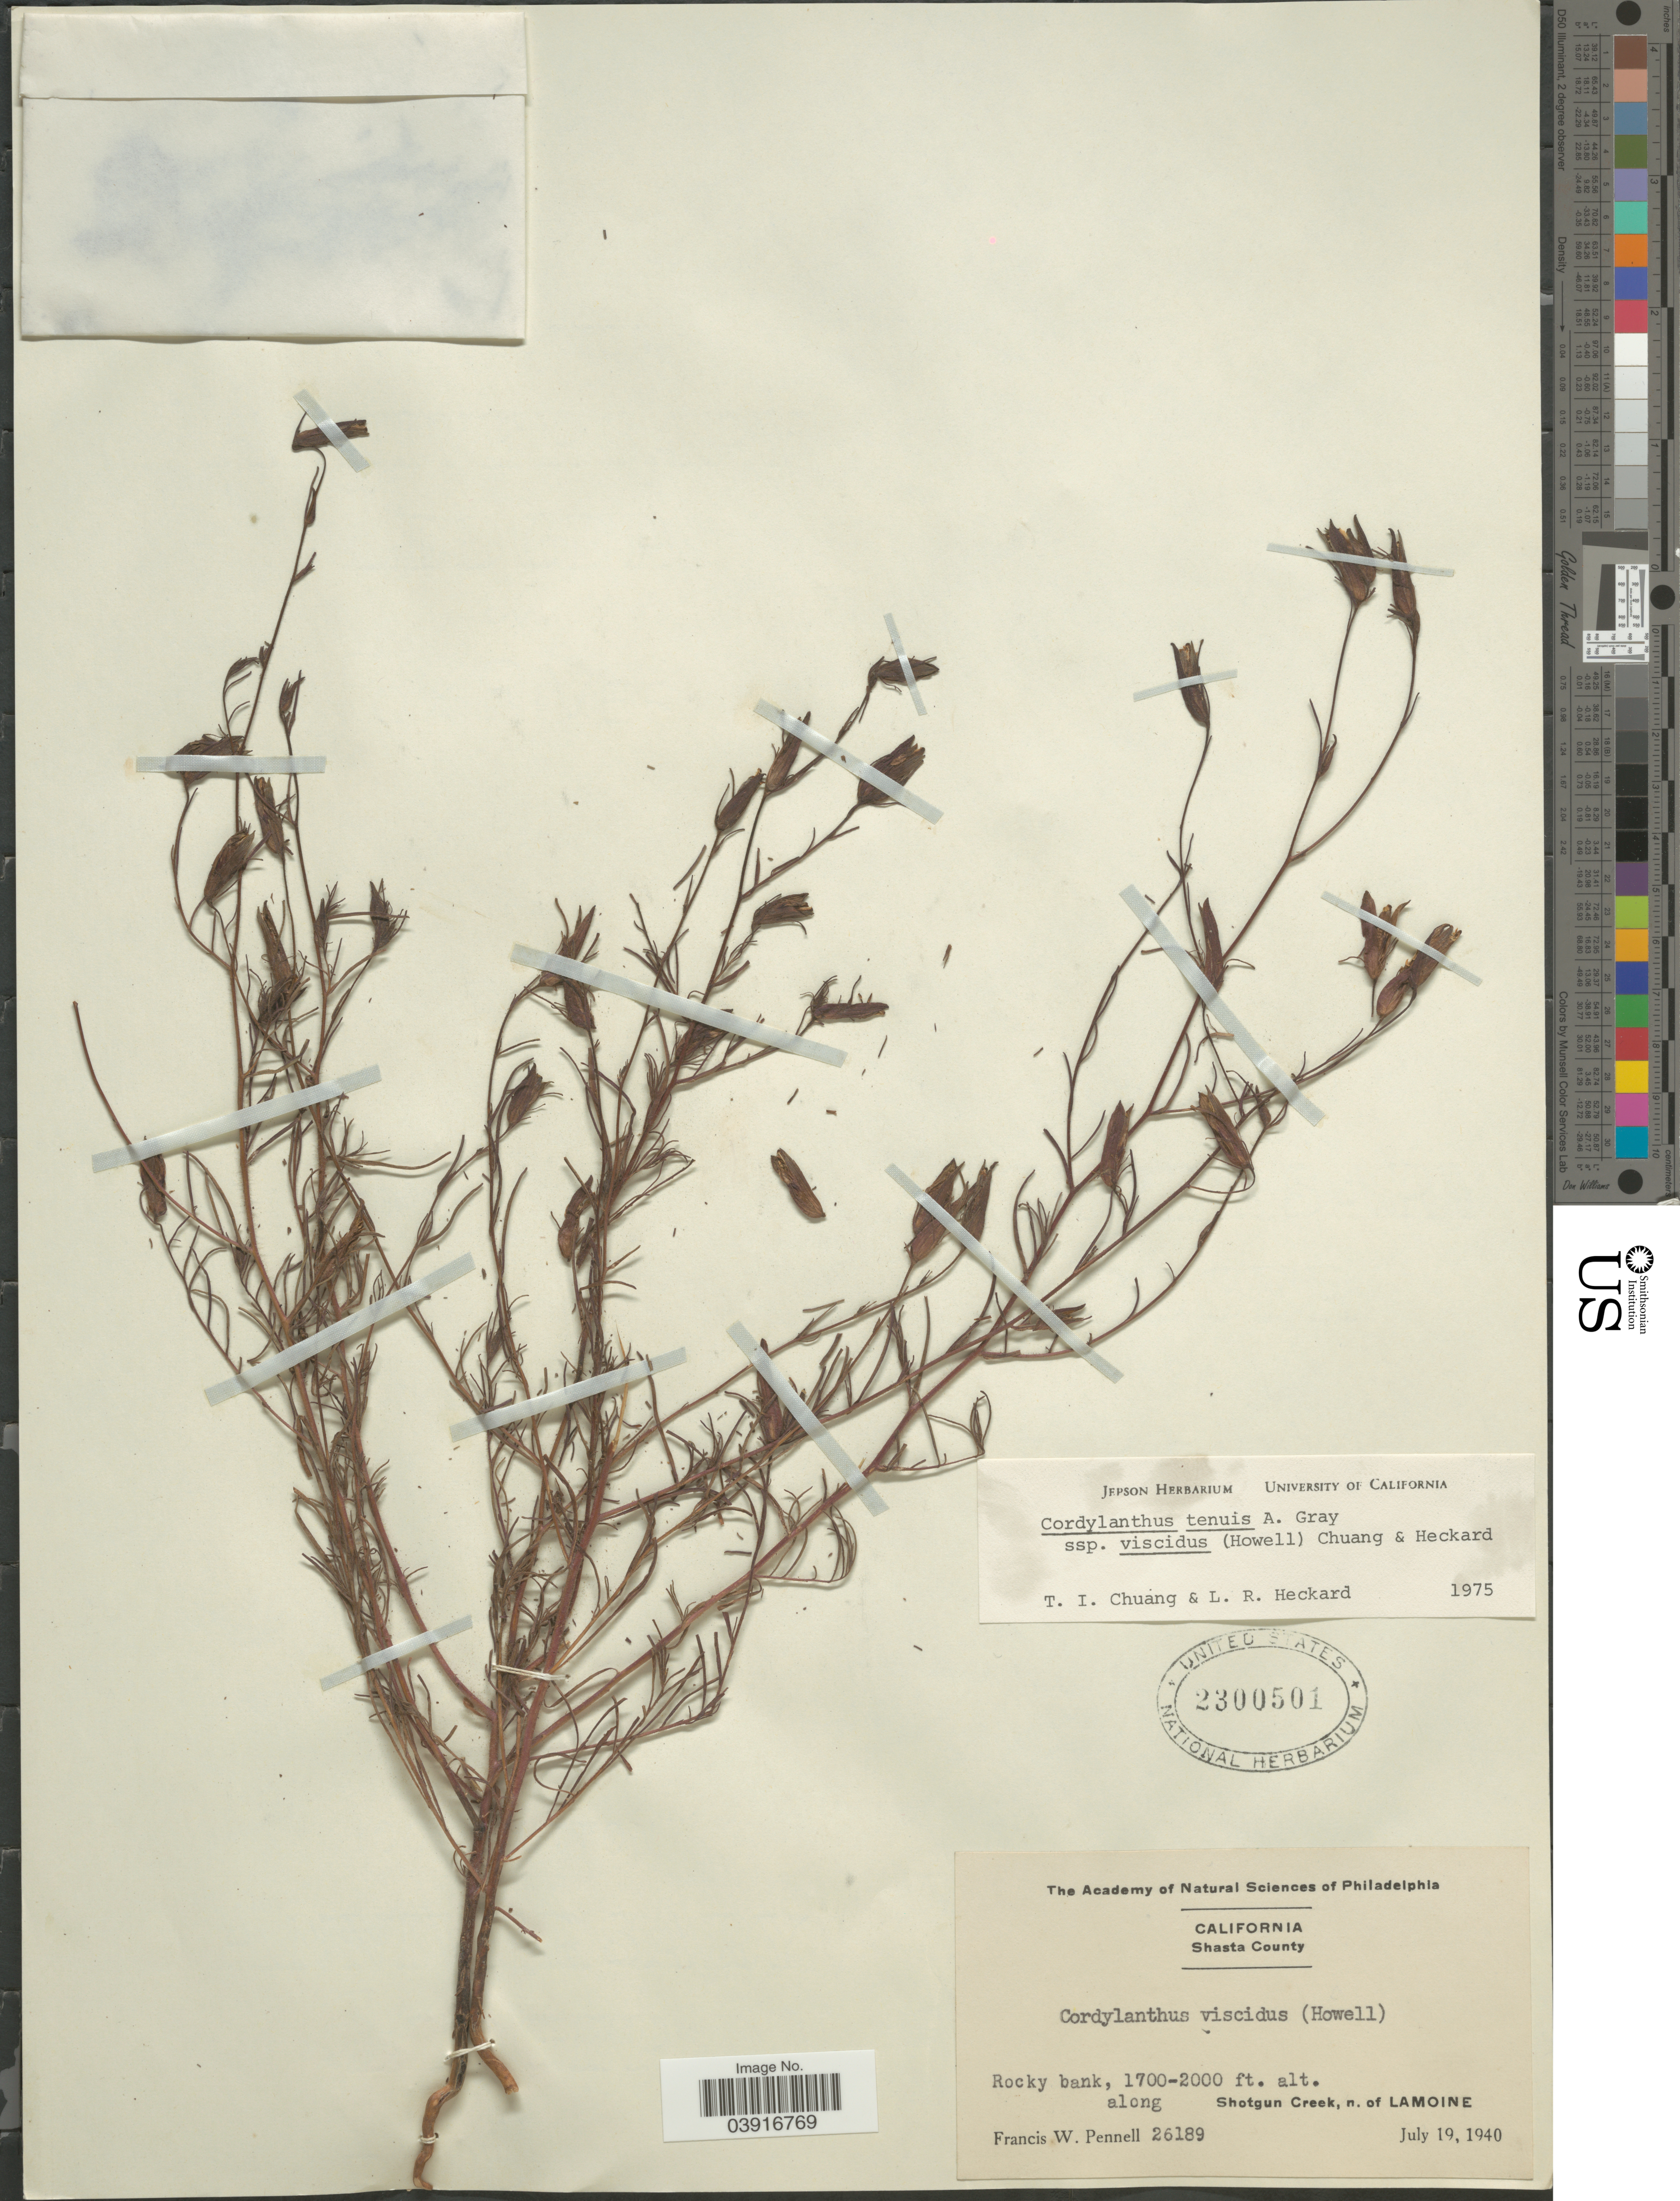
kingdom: Plantae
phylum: Tracheophyta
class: Magnoliopsida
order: Lamiales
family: Orobanchaceae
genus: Cordylanthus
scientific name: Cordylanthus tenuis subsp. viscidus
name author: (Howell) T.I. Chuang & Heckard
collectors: F. W. Pennell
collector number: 26189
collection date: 1940-07-19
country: United States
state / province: California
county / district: Shasta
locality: Shasta County. Rocky bank, along Shotgun Creek, n. of Lamoine.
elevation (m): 518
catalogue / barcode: US 2300501